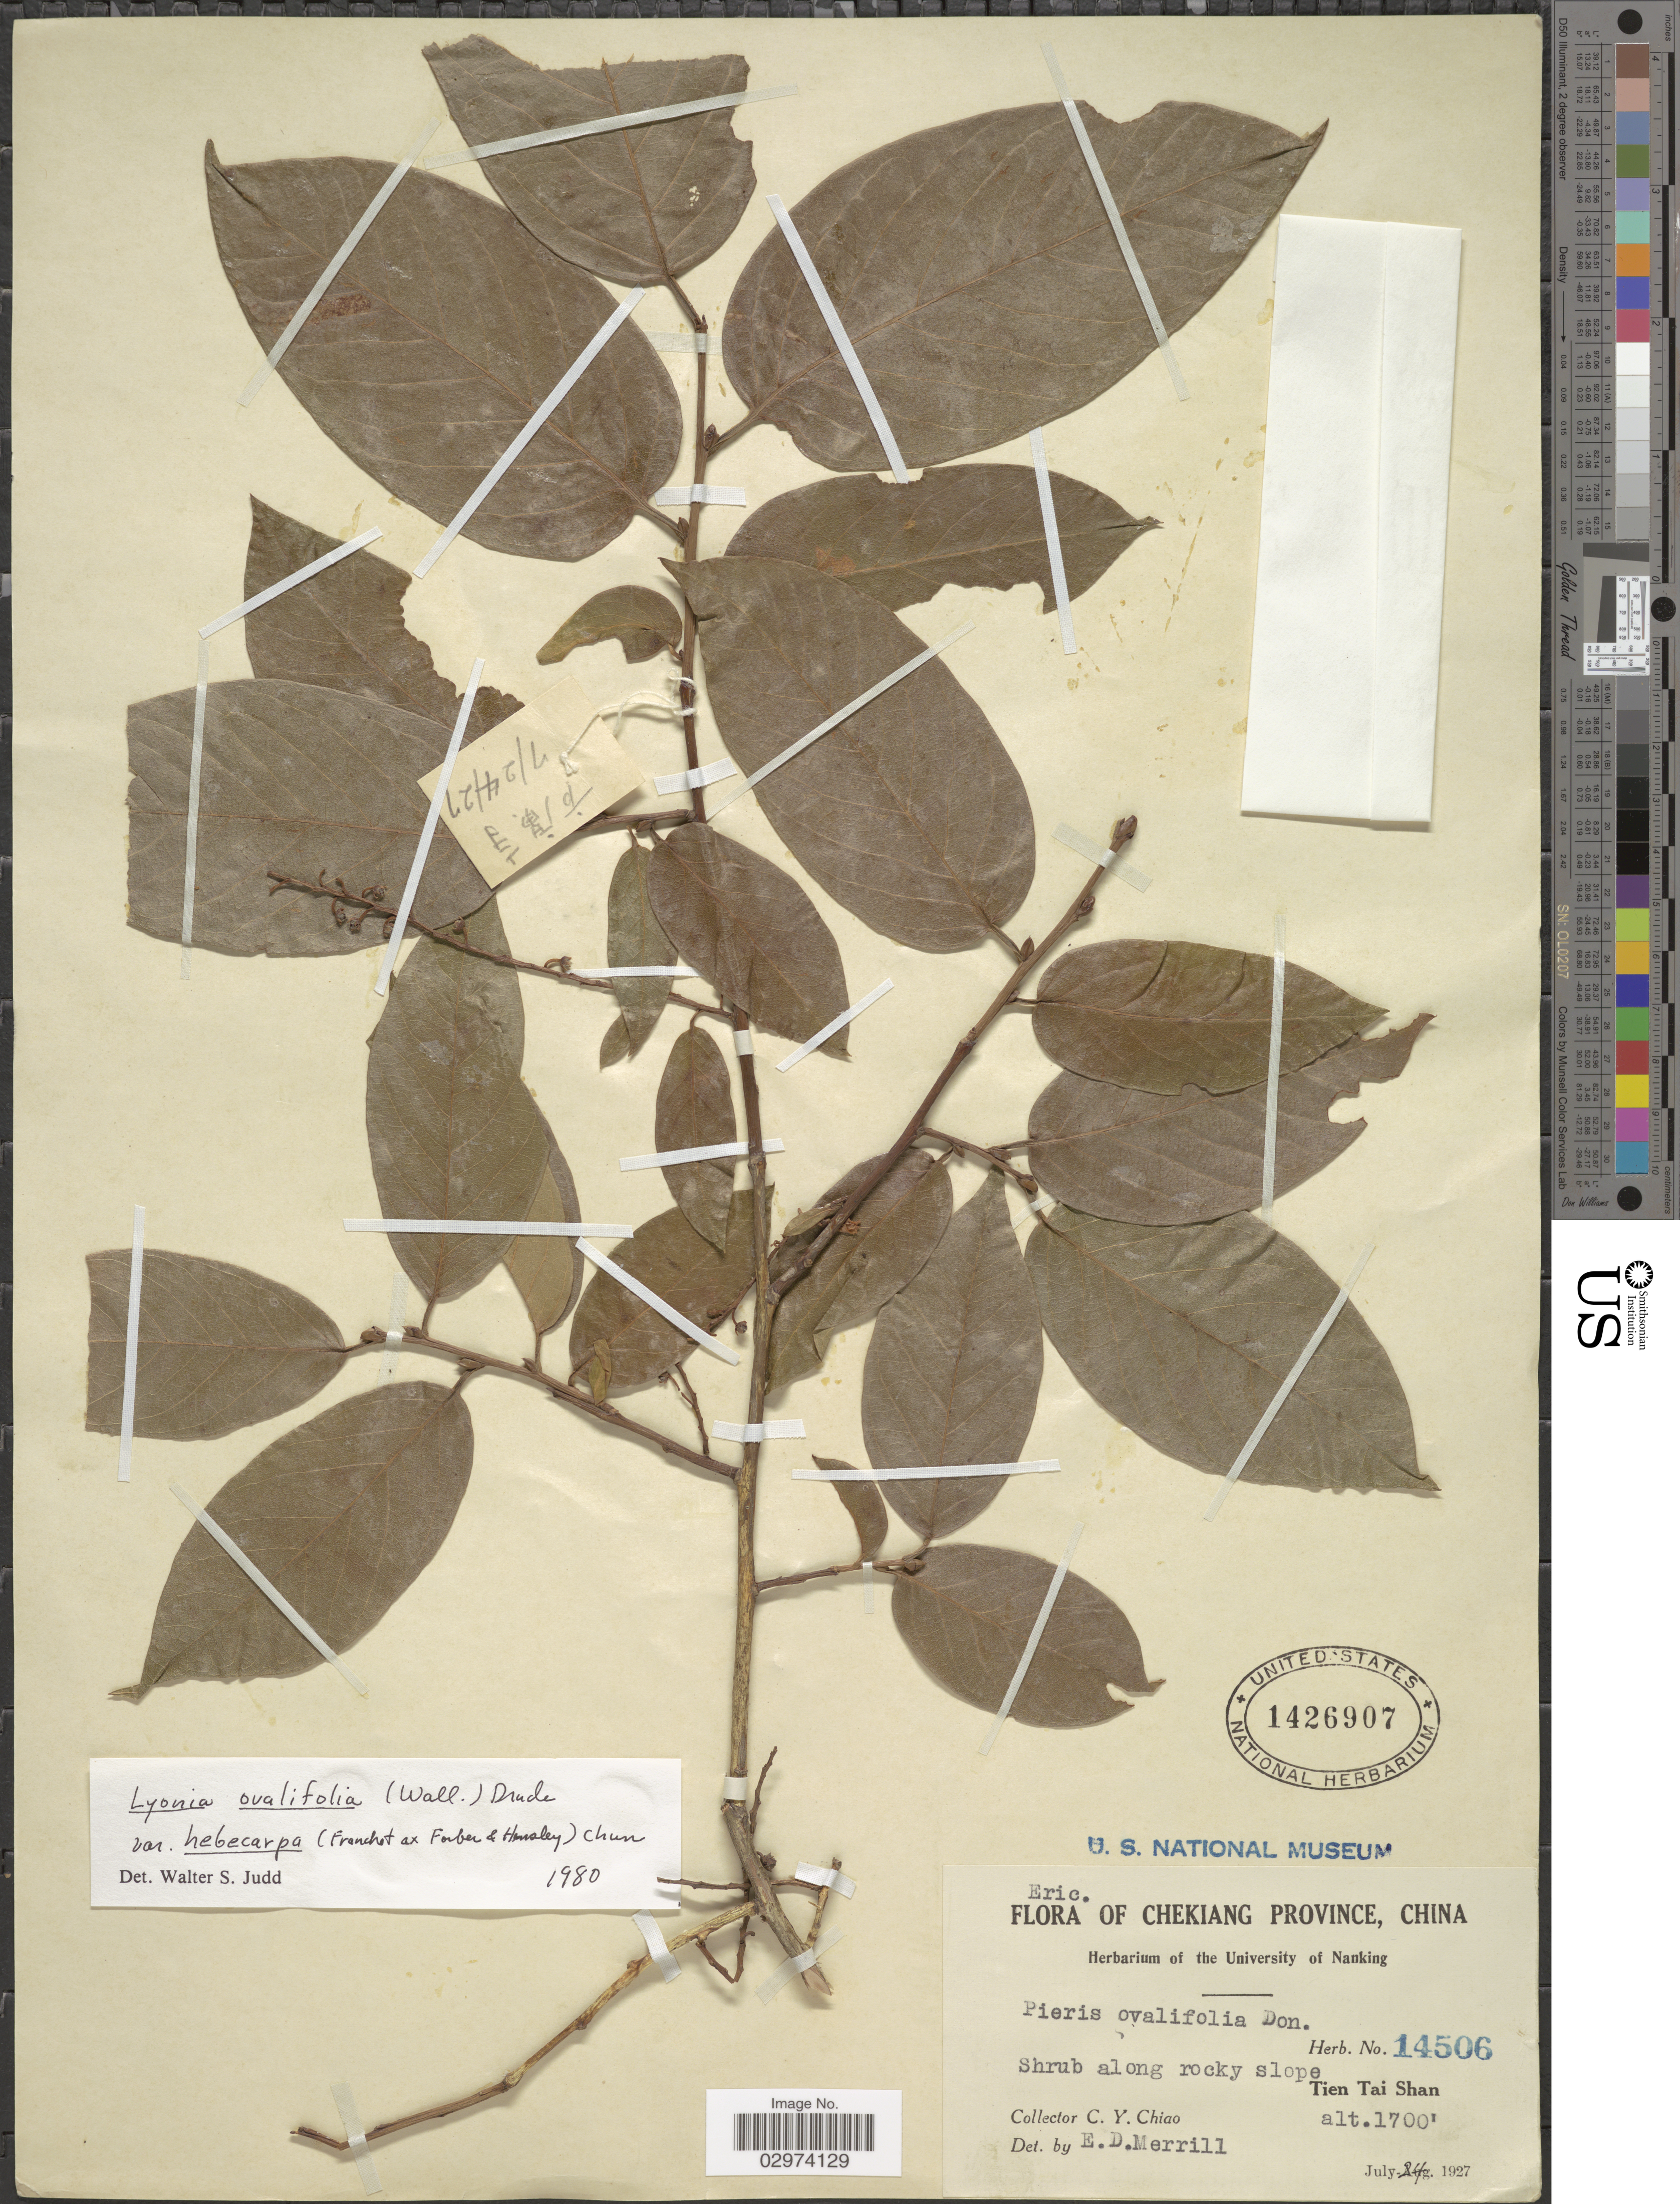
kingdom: Plantae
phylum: Tracheophyta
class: Magnoliopsida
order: Ericales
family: Ericaceae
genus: Lyonia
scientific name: Lyonia ovalifolia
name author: (Wall.) Drude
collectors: C. Y. Chiao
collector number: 14506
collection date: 1927-07-24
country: China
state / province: Zhejiang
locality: Chekiang Province. Shrub along rocky slope, Tien Tai Shan.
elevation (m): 518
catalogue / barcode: US 1426907